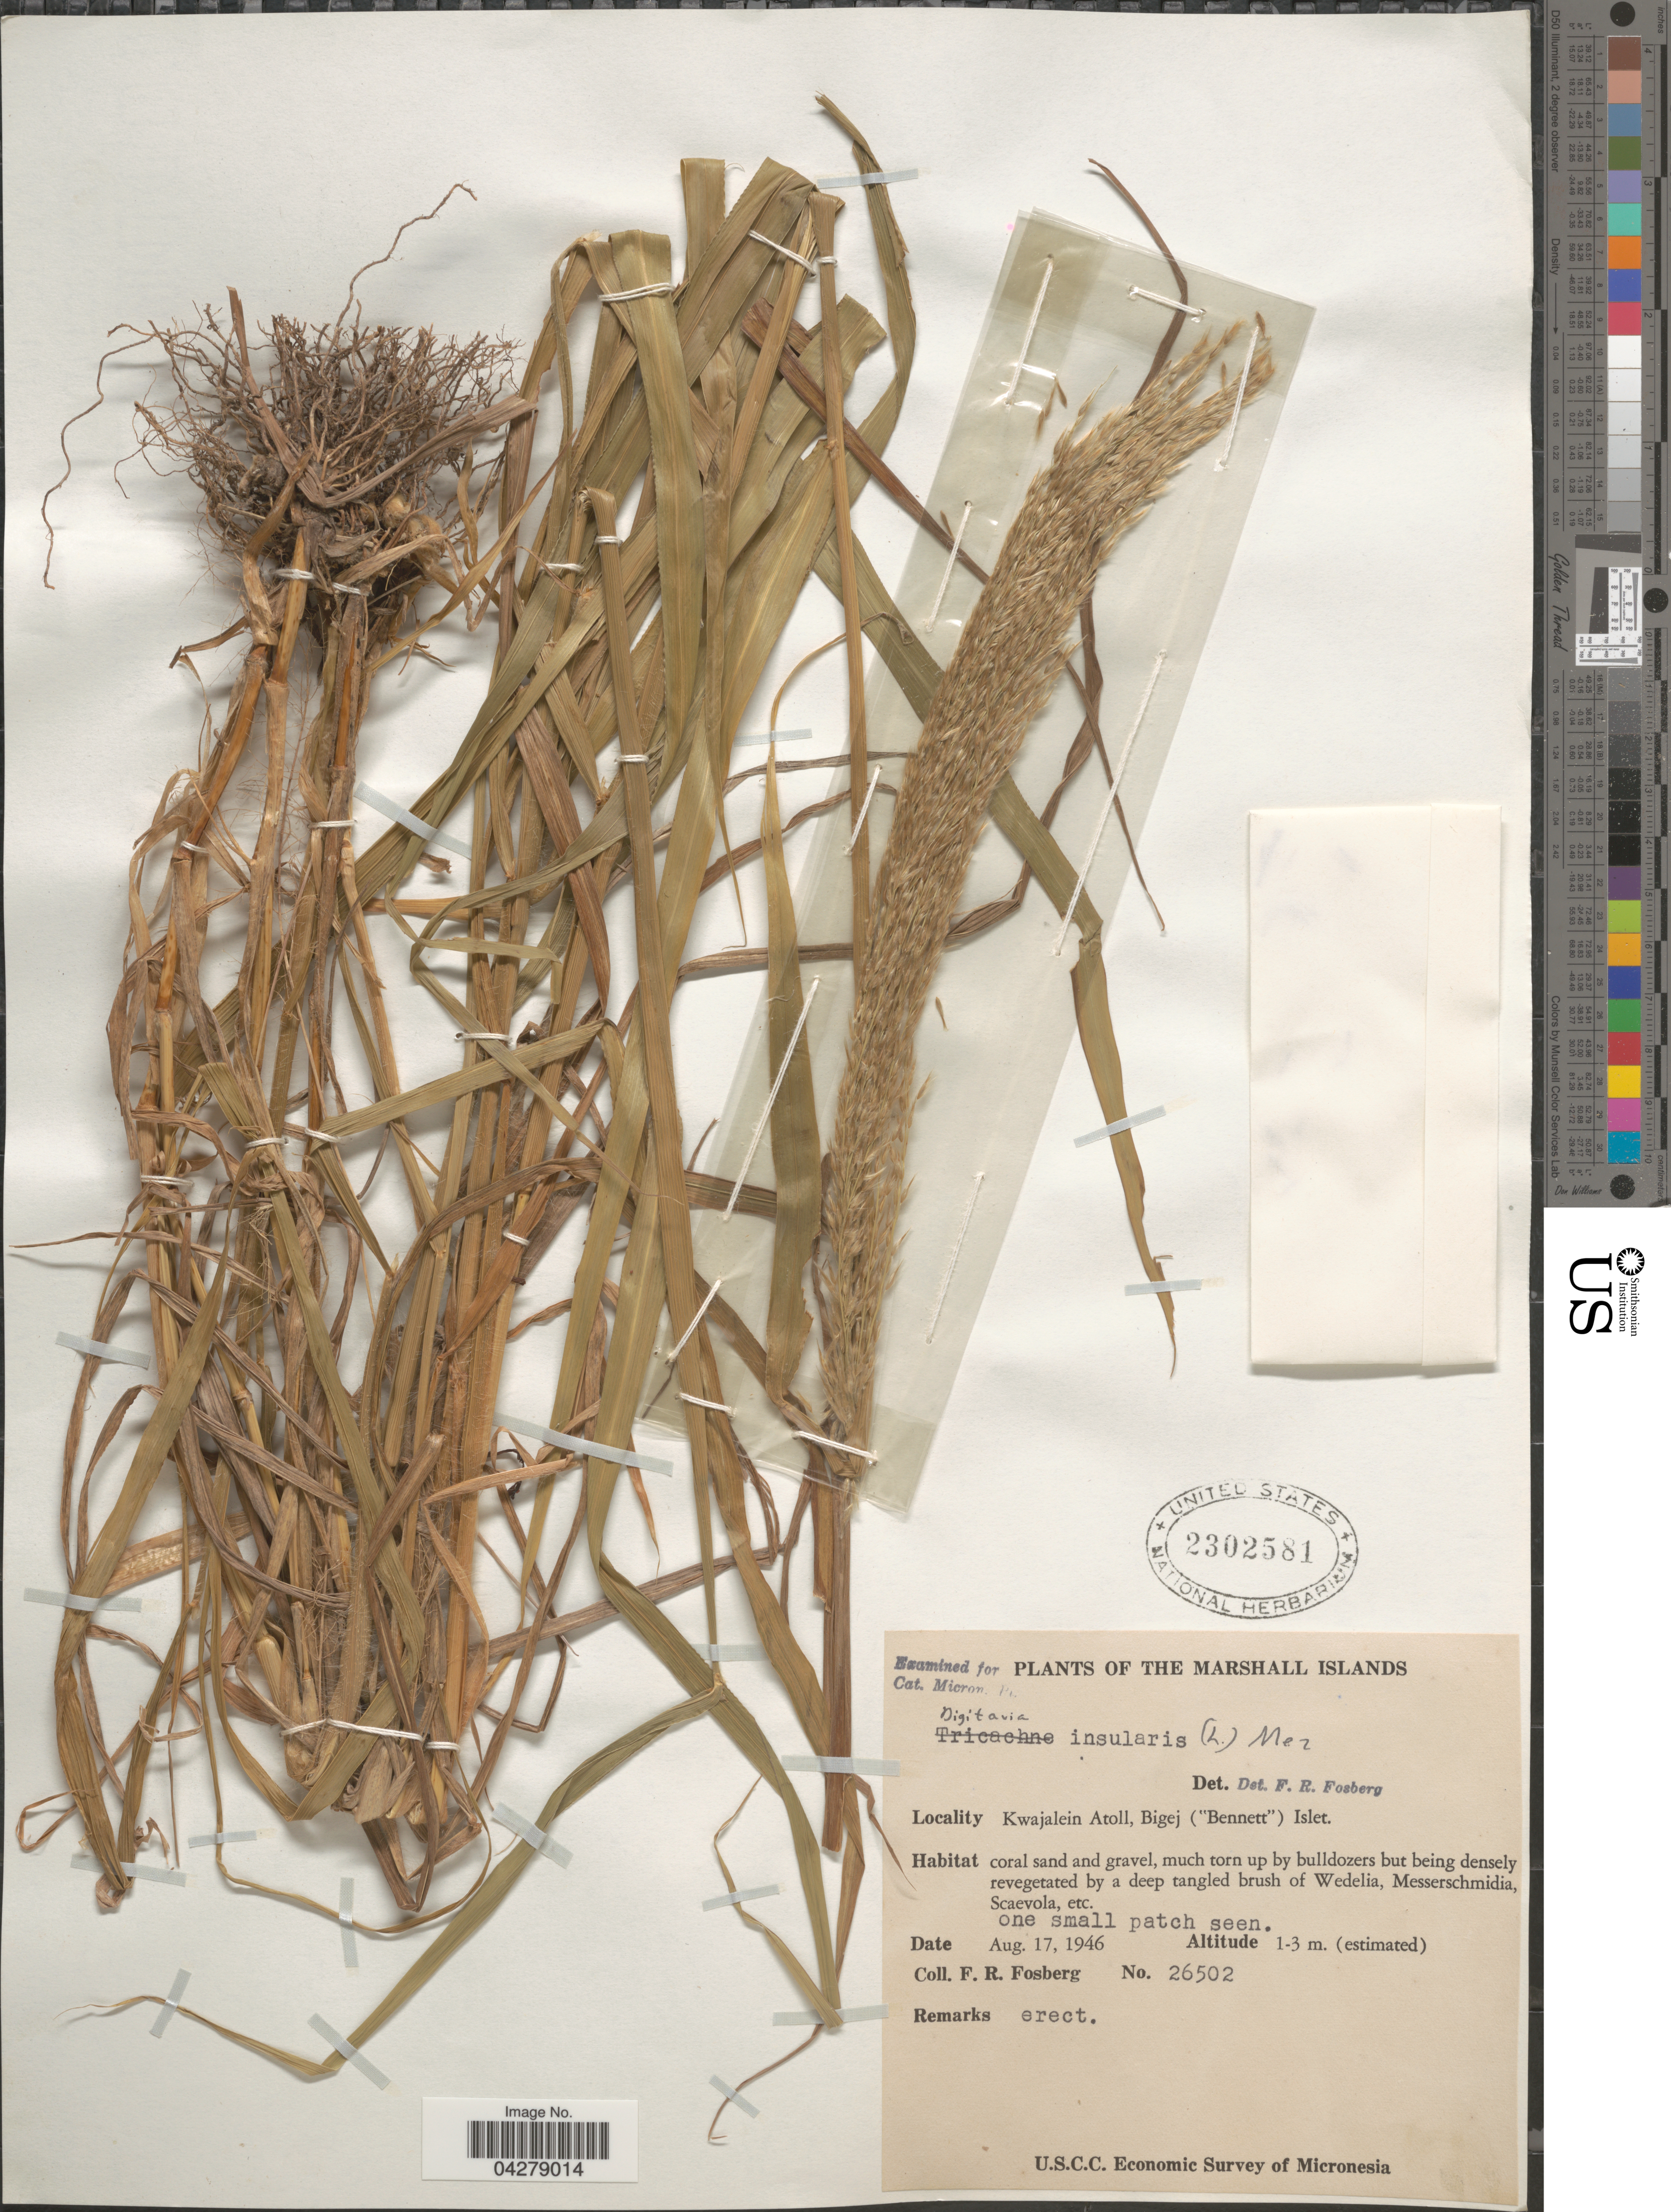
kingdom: Plantae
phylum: Tracheophyta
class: Liliopsida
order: Poales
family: Poaceae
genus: Digitaria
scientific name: Digitaria insularis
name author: (L.) Fedde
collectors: F. R. Fosberg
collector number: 26502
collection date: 1946-08-17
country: Marshall Islands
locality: Kwajalein Atoll, Bigej ("Bennett") Islet. U.S.C.C. Economic Survey of Micronesia.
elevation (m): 1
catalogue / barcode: US 2302581